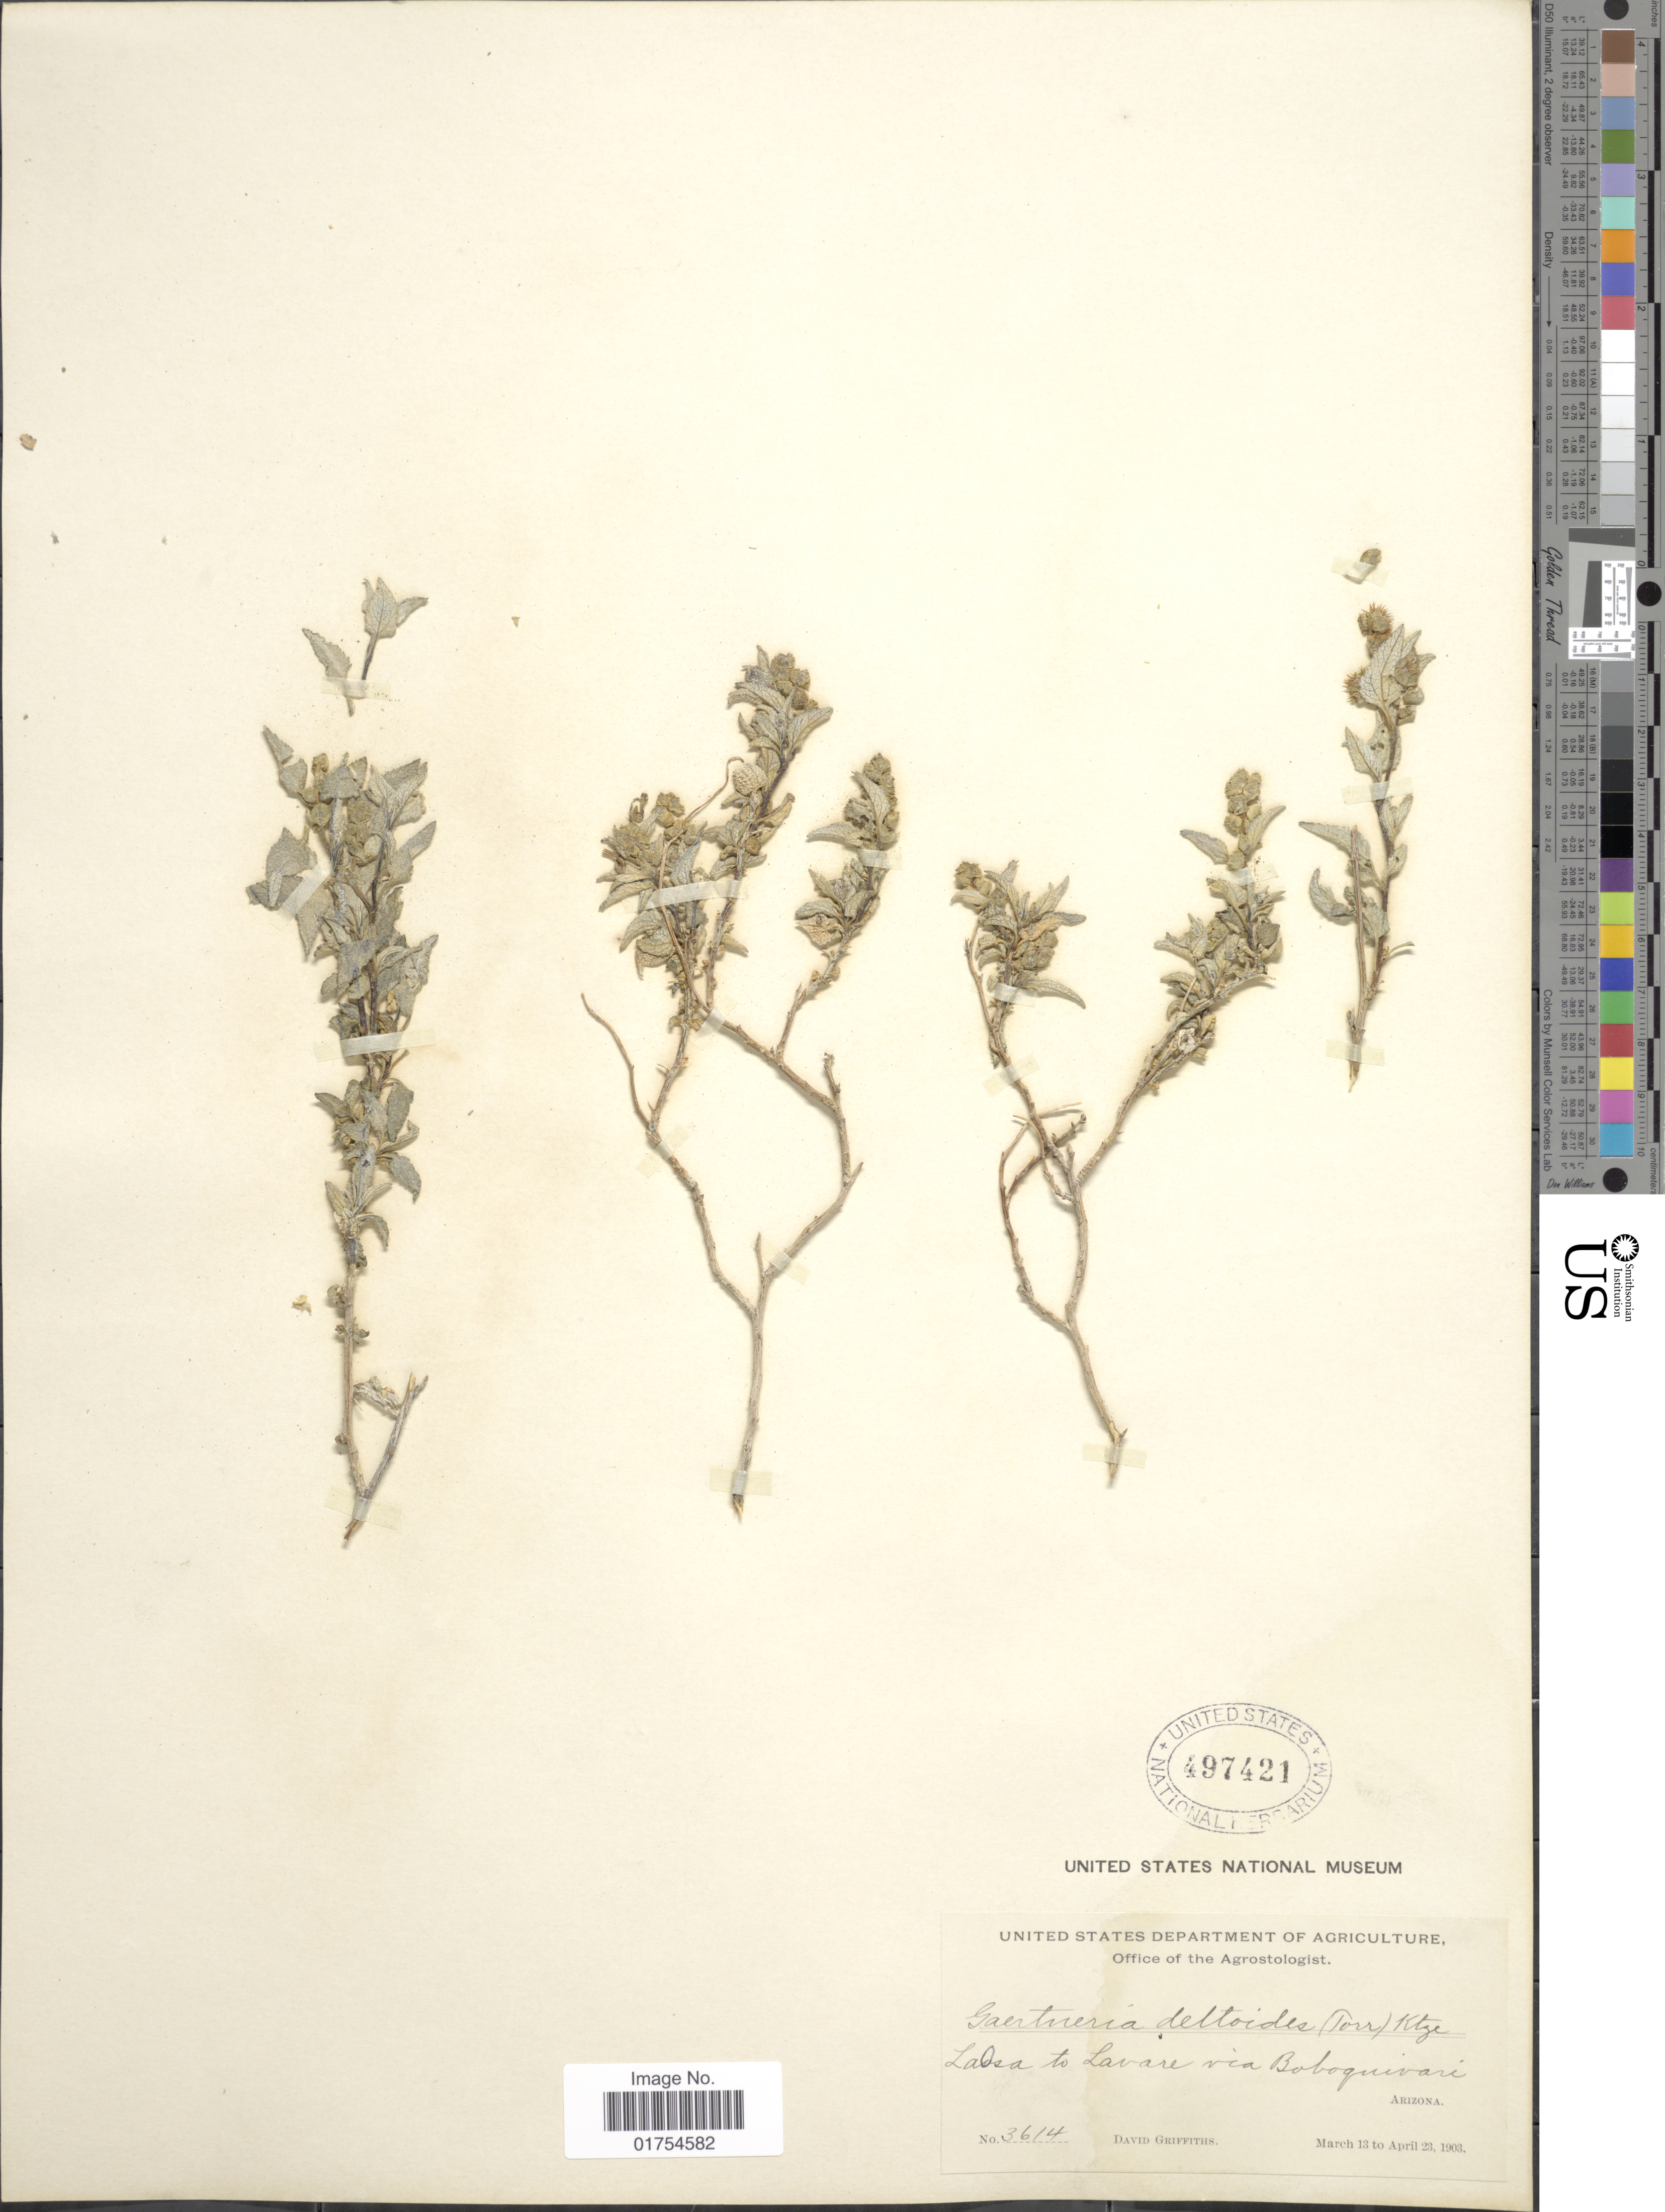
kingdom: Plantae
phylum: Tracheophyta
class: Magnoliopsida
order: Asterales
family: Asteraceae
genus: Franseria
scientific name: Franseria deltoidea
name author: Torr.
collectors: D. Griffiths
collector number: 3614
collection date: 1903-03-13/1903-04-23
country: United States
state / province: Arizona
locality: Laosa to Lavare via Baboquivari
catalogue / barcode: US 497421